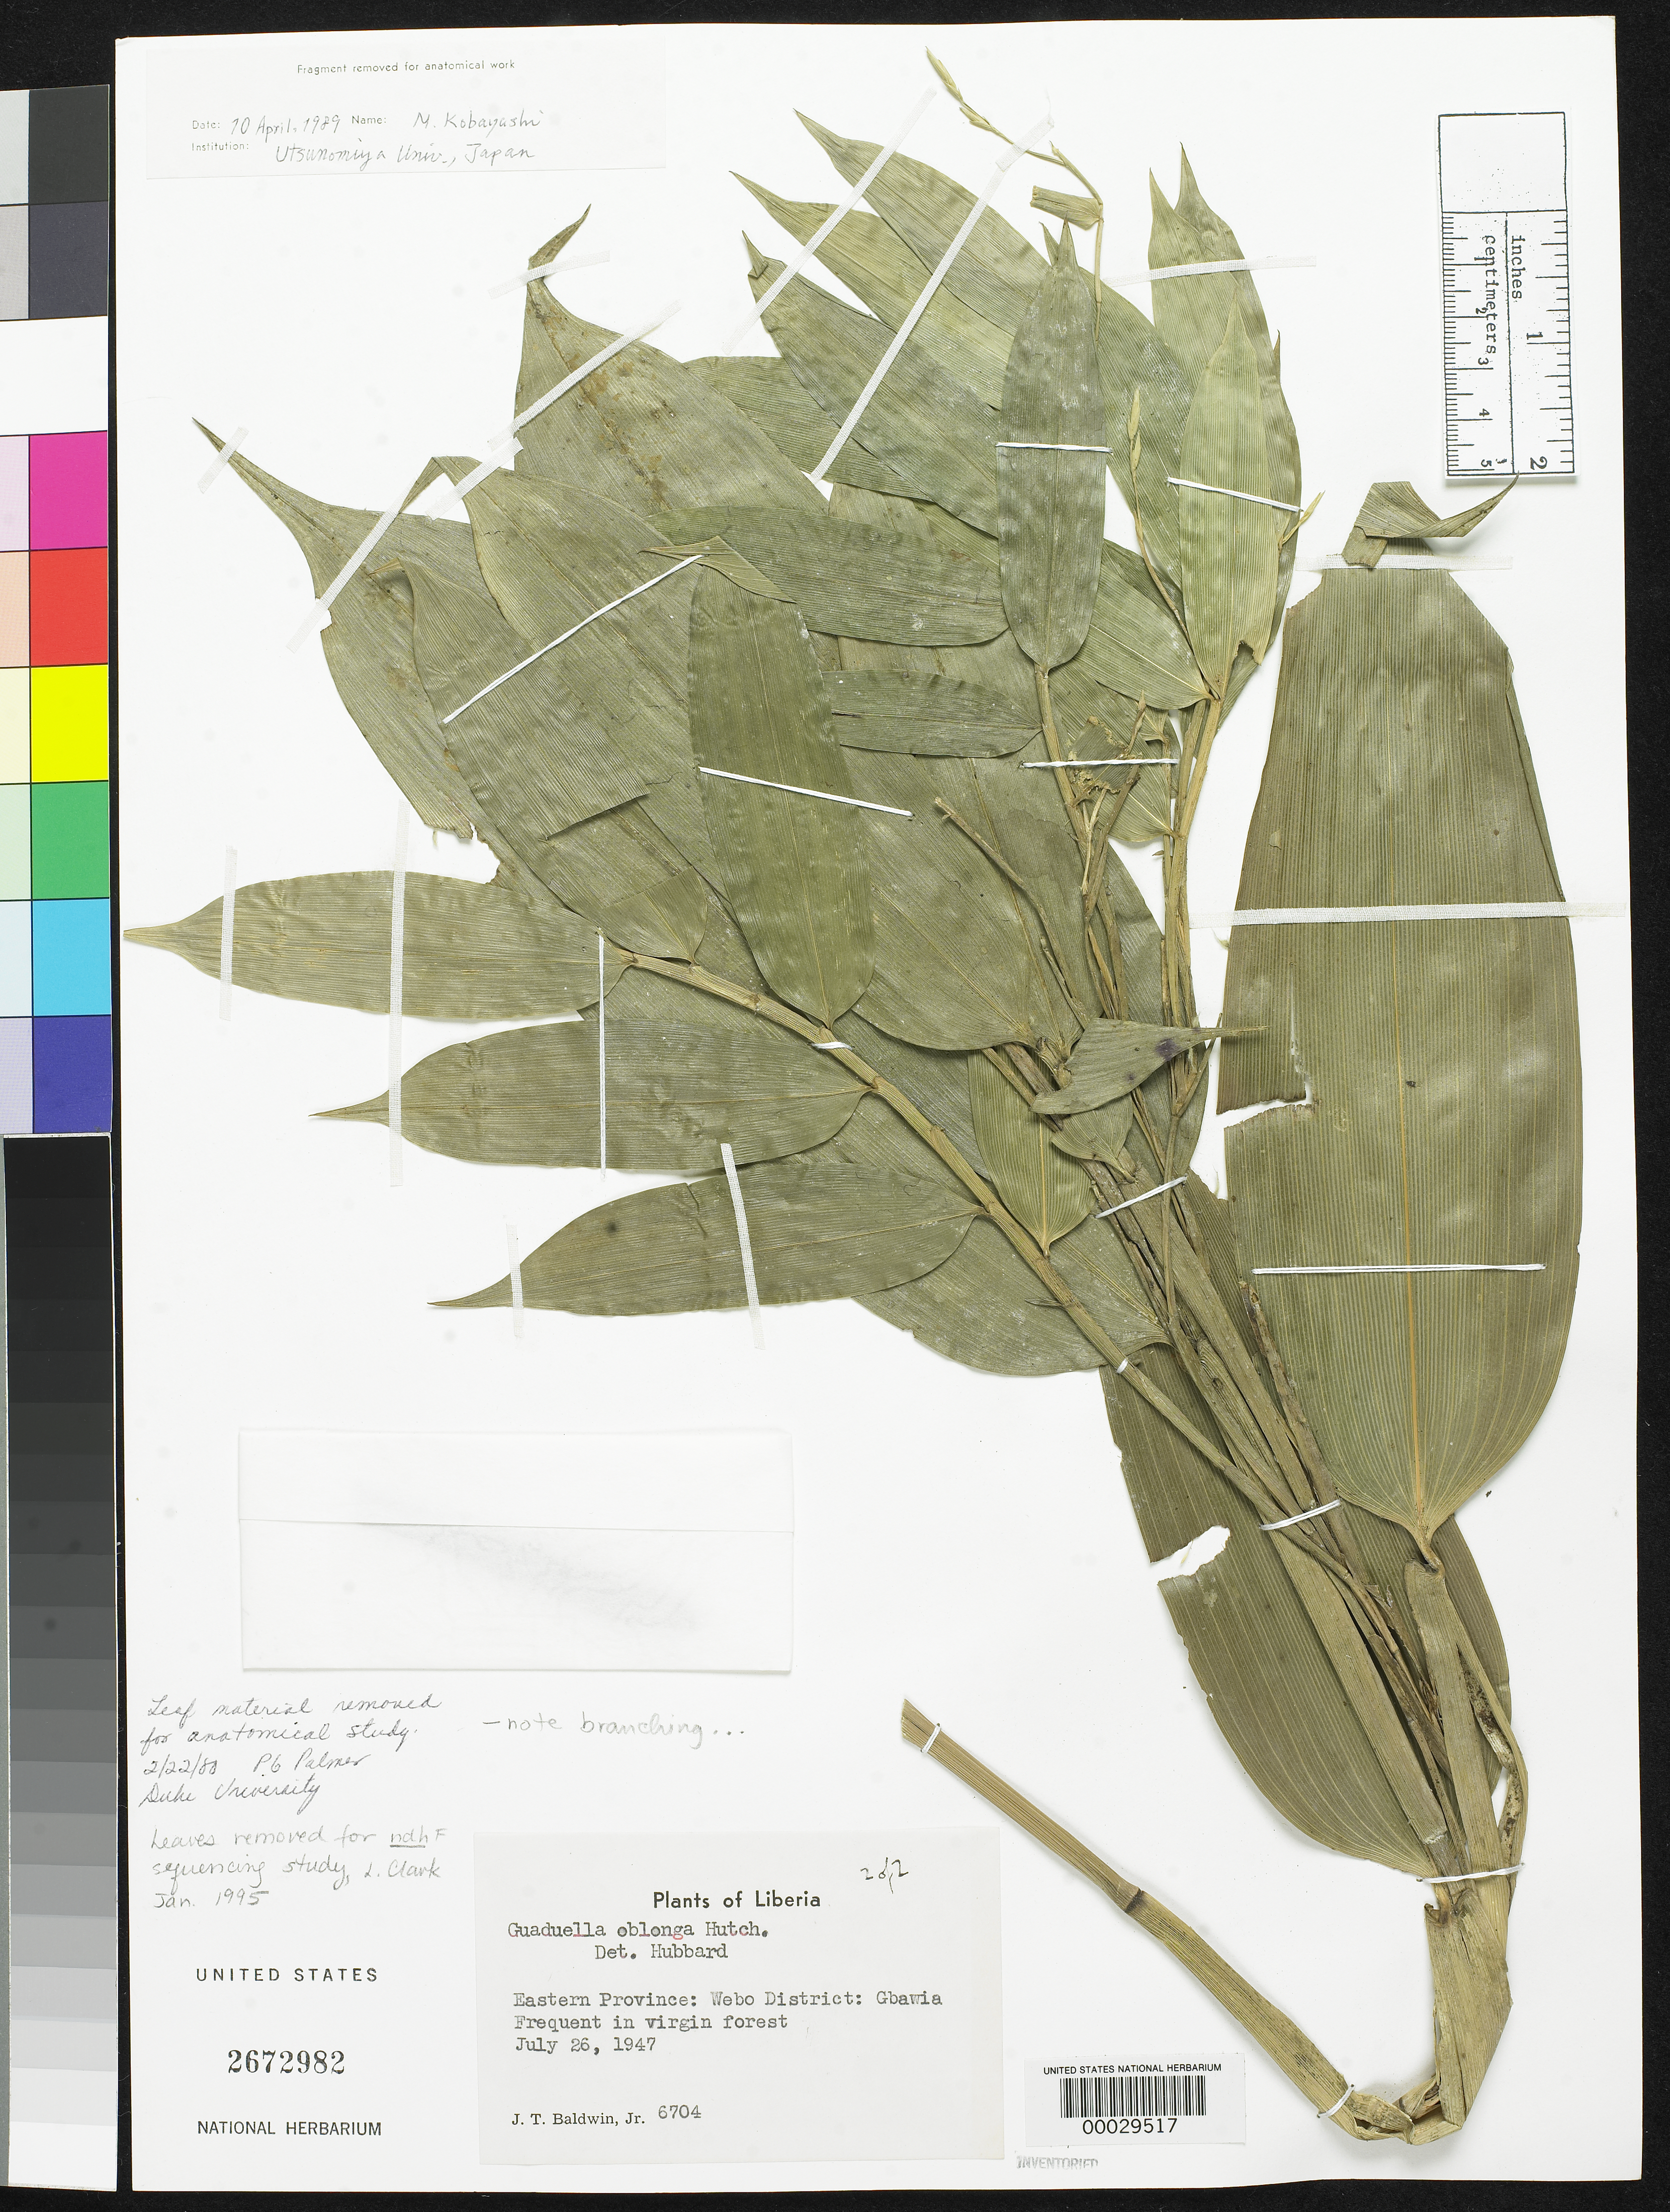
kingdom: Plantae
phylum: Tracheophyta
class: Liliopsida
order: Poales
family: Poaceae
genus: Guaduella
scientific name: Guaduella oblonga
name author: Hutch.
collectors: J. T. Baldwin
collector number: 6704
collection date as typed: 26 Jul 1947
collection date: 1947-07-26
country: Liberia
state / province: River Gee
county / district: Webo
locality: Gbawia, webo dist., eastern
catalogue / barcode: US 2672982